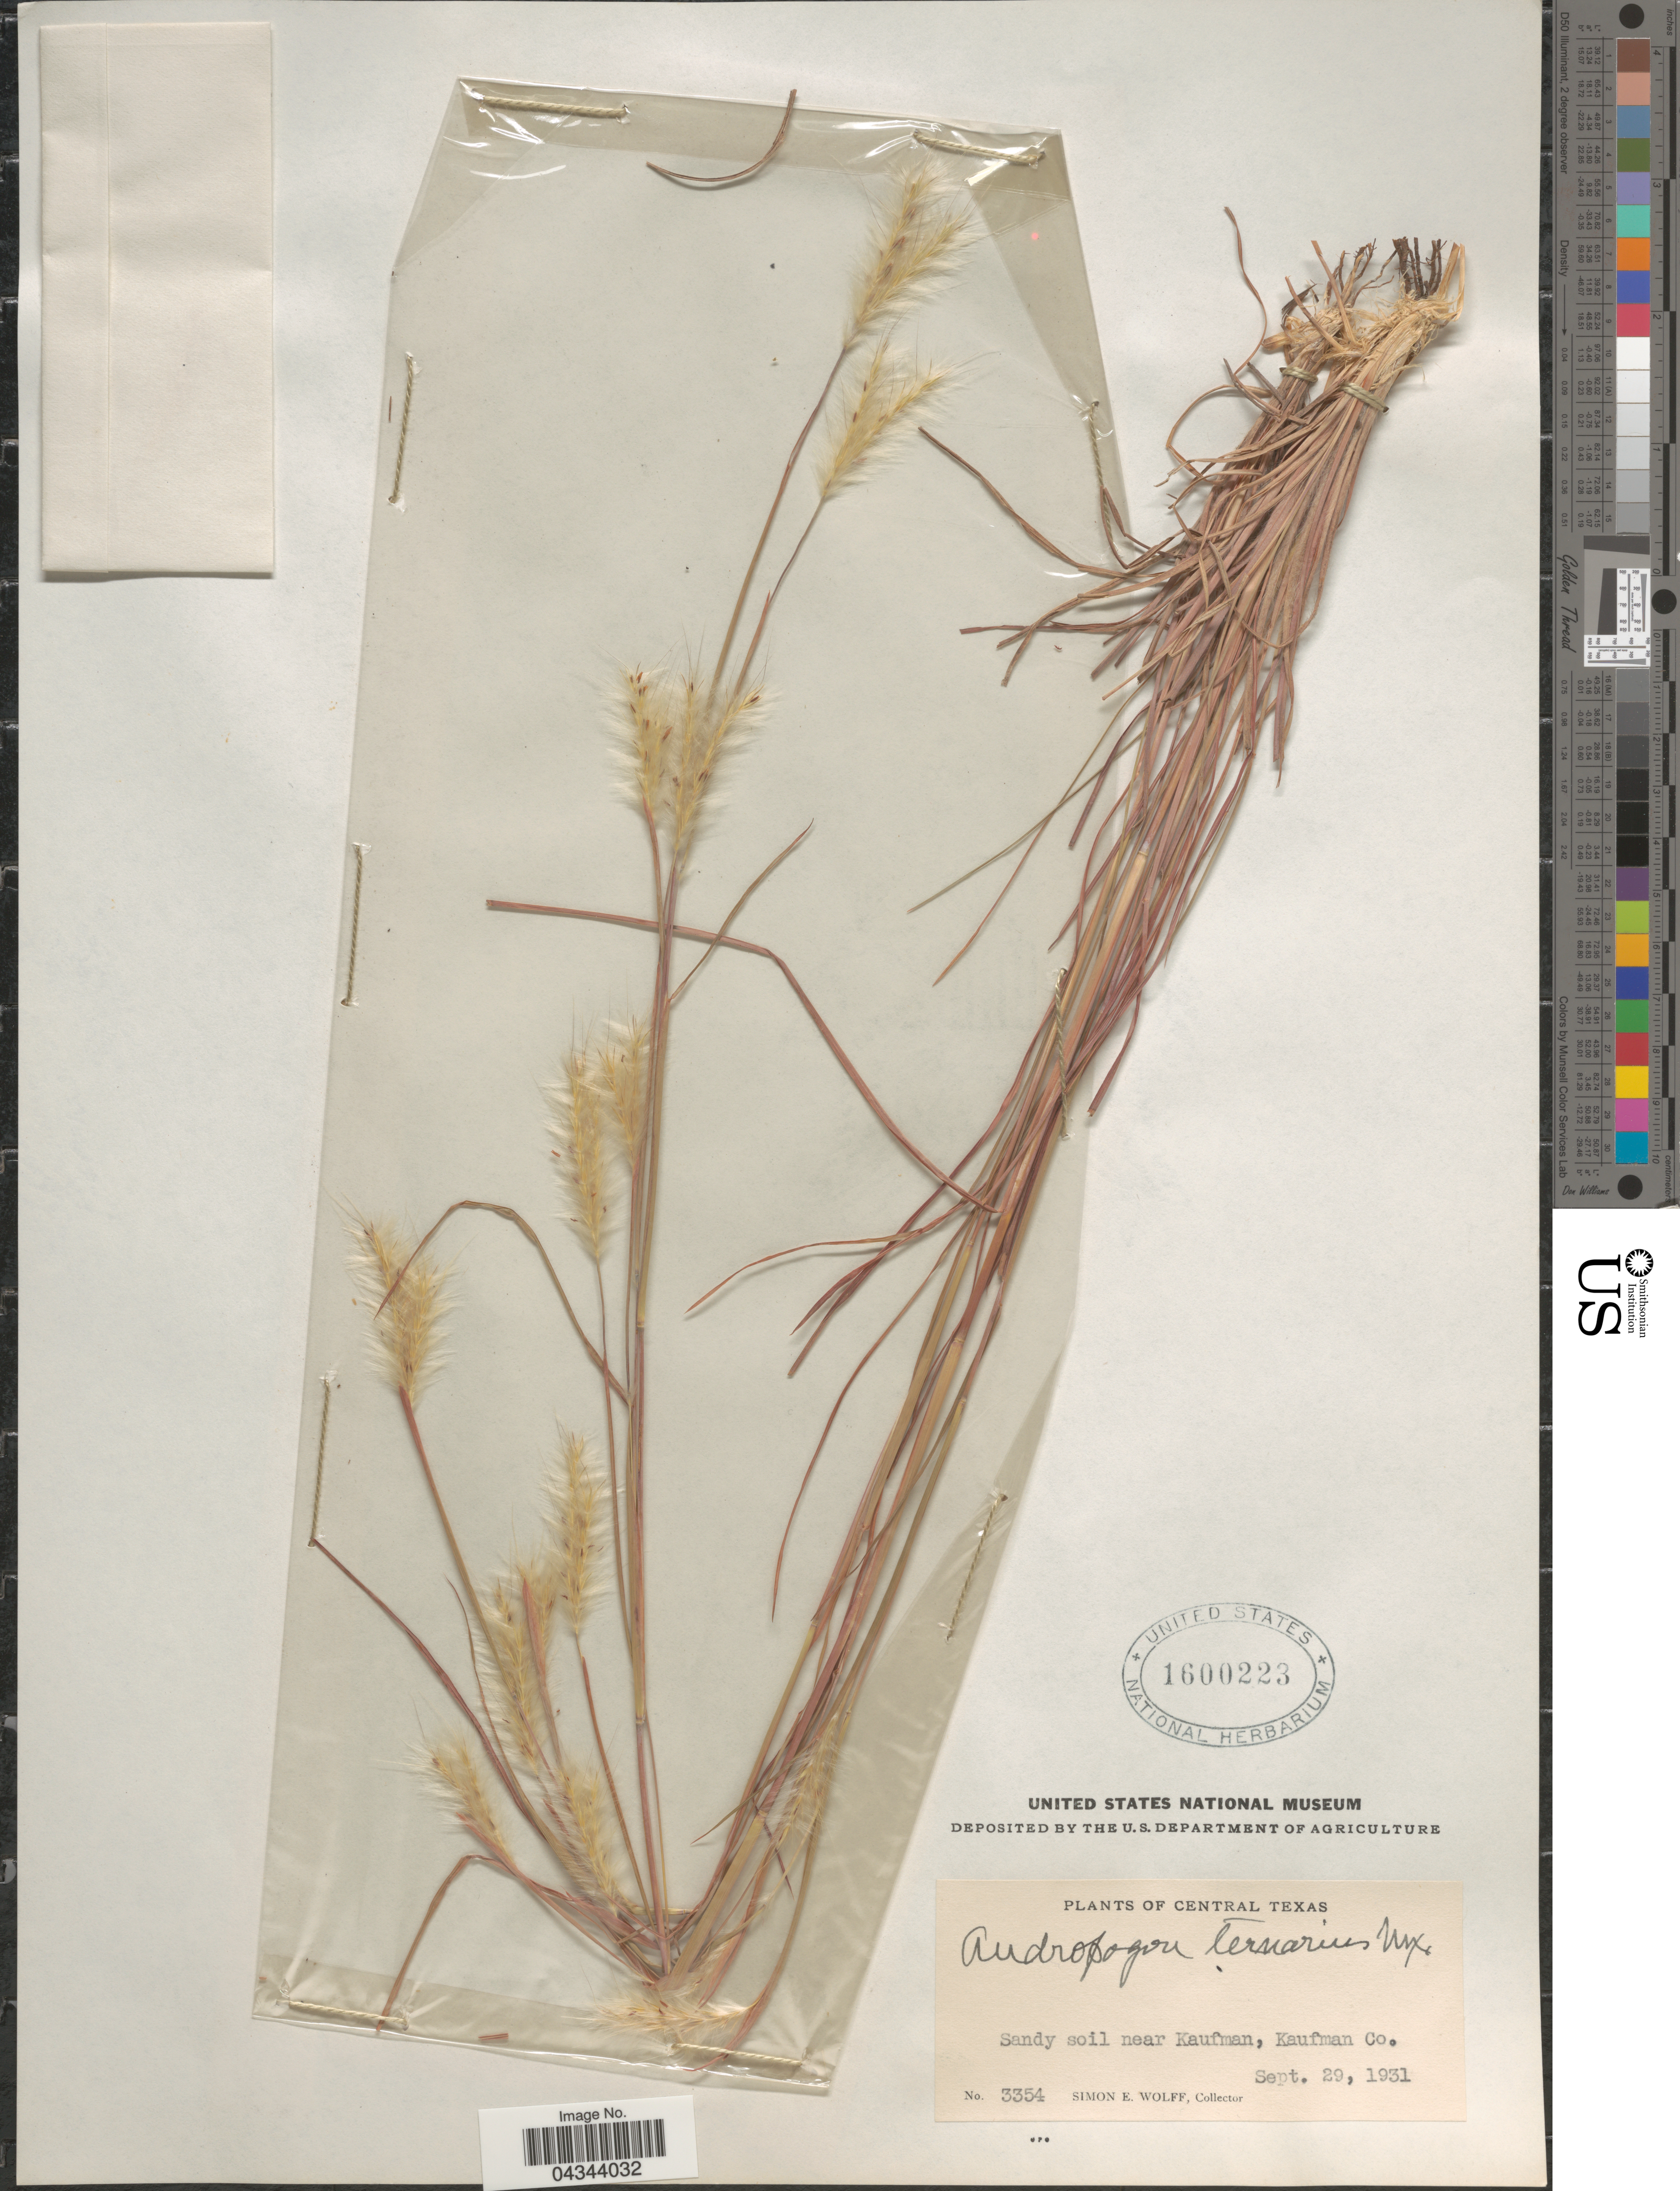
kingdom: Plantae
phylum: Tracheophyta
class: Liliopsida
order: Poales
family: Poaceae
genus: Andropogon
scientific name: Andropogon ternarius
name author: Michx.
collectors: S. E. Wolff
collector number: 3354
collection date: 1931-09-29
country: United States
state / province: Texas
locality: Central Texas. Sandy soil near Kaufman, Kaufman Co.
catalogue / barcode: US 1600223